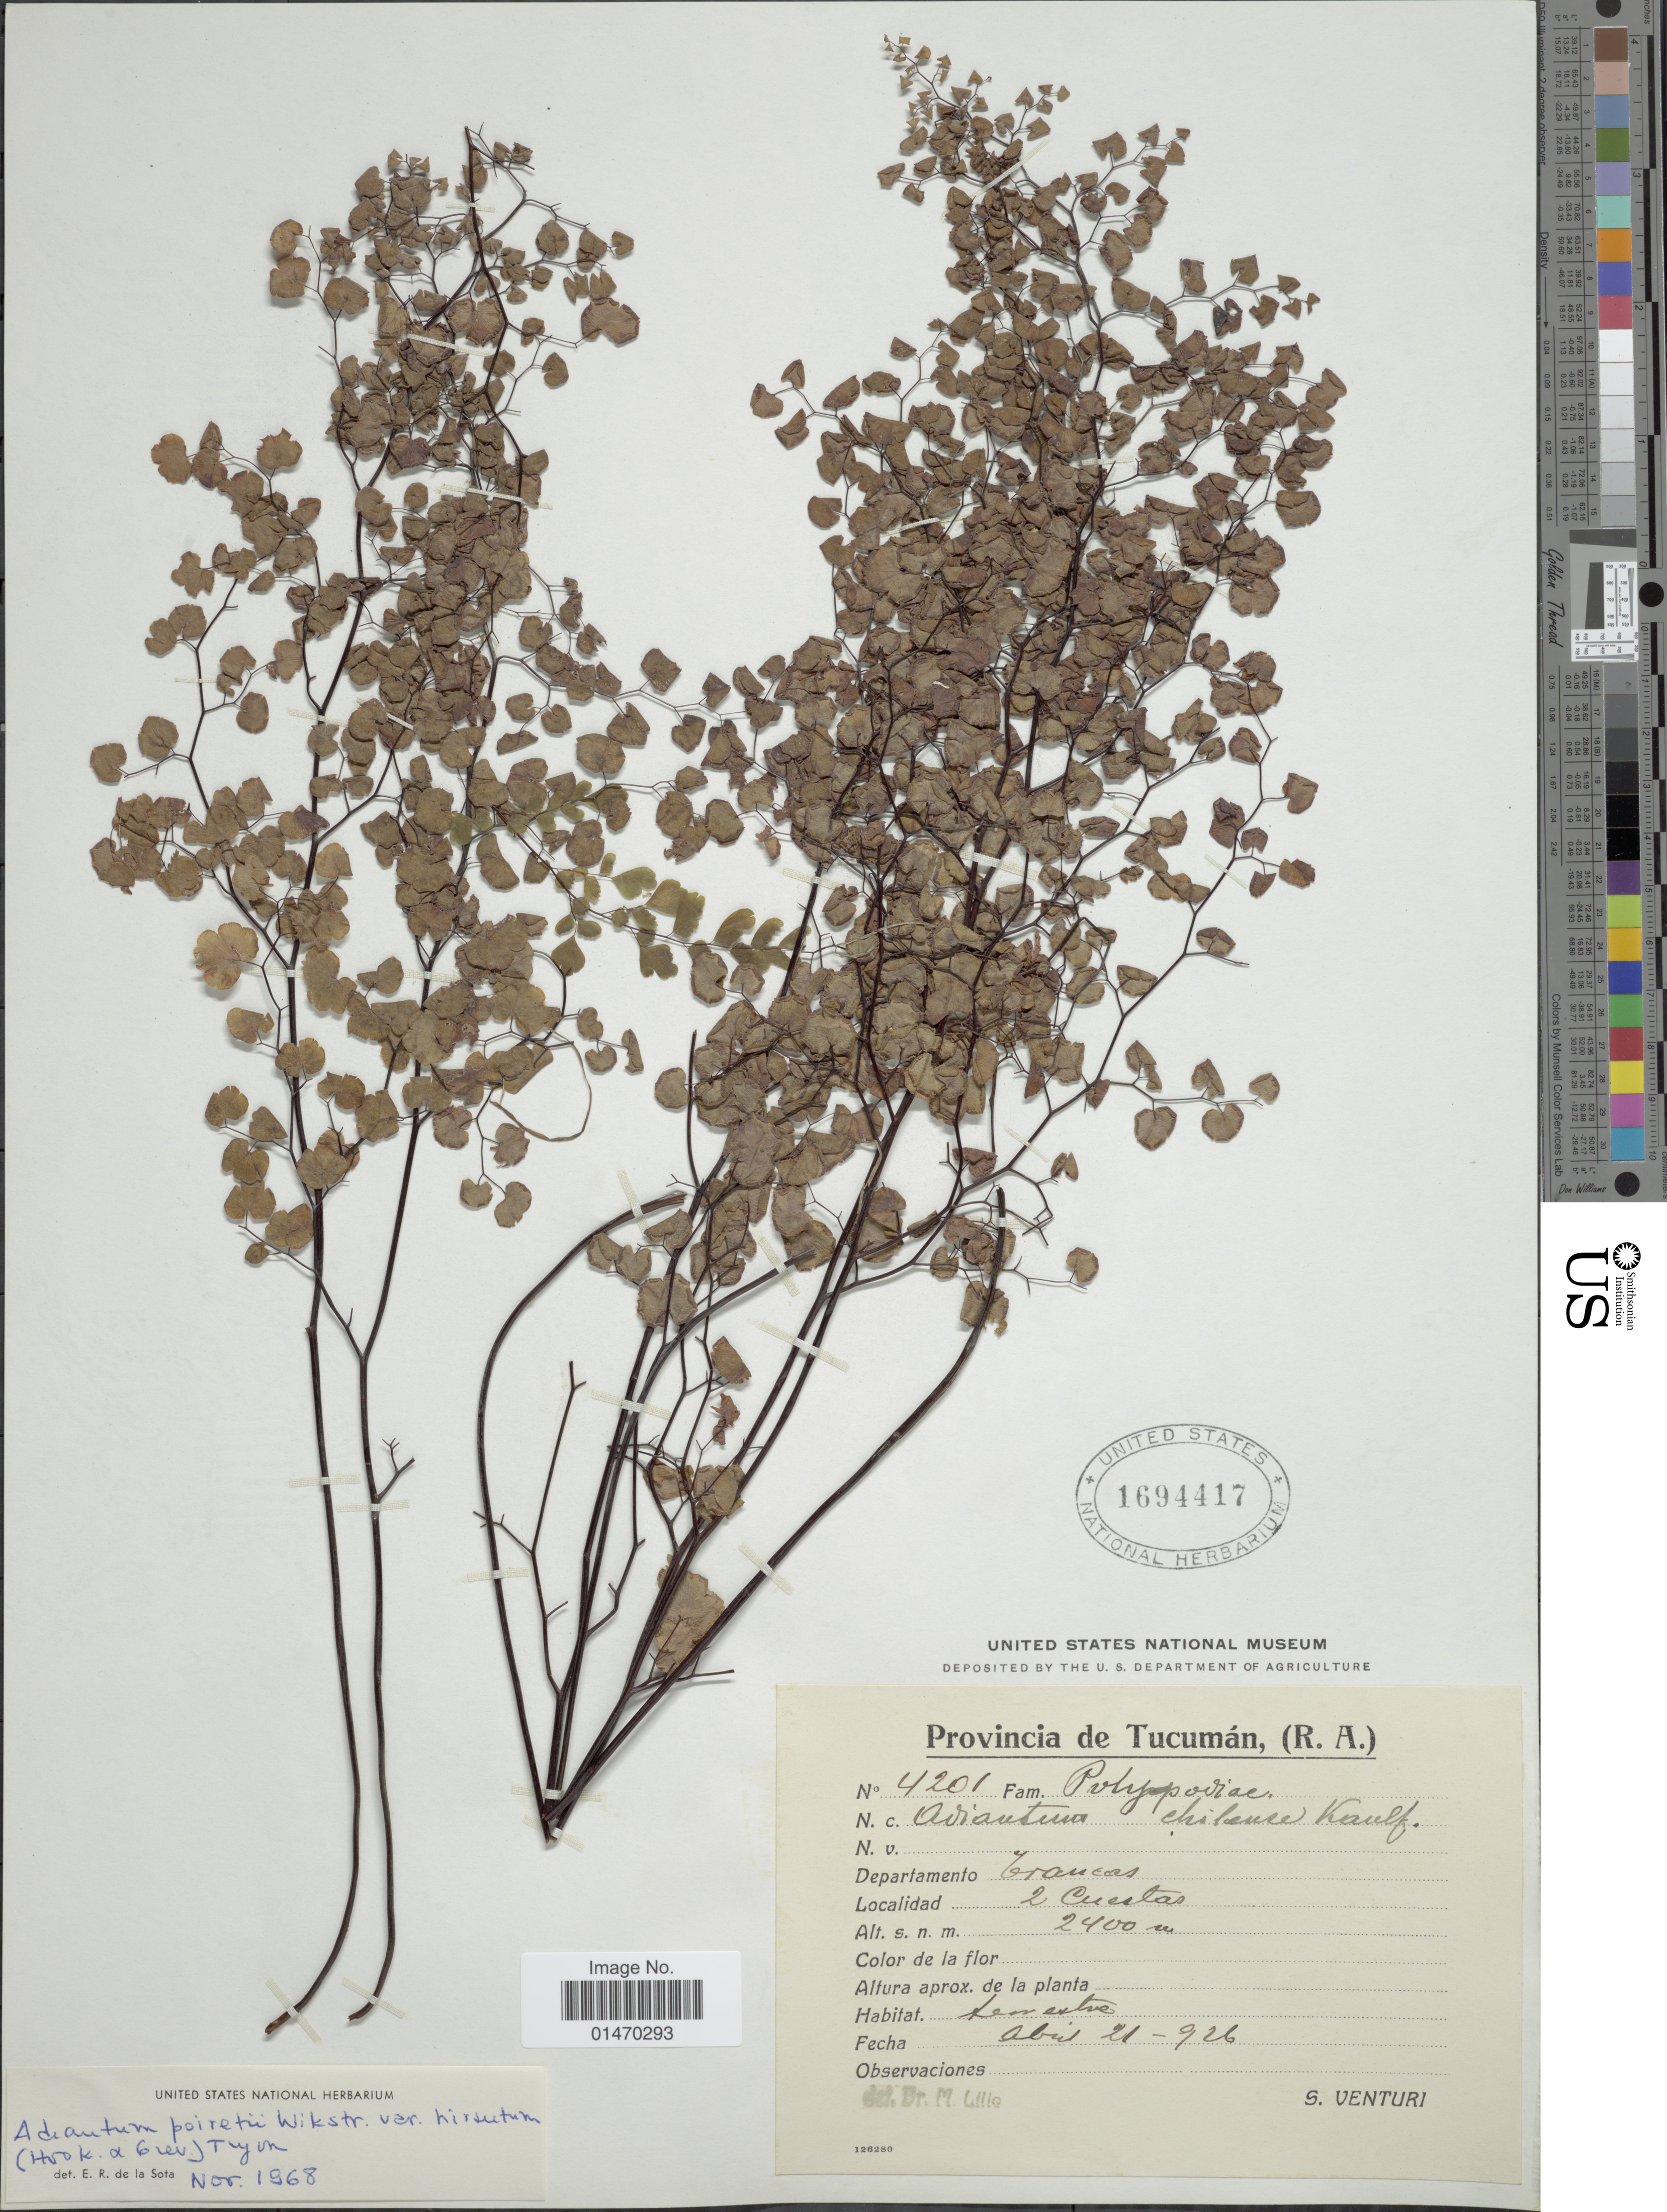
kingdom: Plantae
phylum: Tracheophyta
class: Polypodiopsida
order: Polypodiales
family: Pteridaceae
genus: Adiantum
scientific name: Adiantum glanduliferum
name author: Link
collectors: S. Venturi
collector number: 4201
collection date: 1926-04-21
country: Argentina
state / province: Tucuman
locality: Departamento Trancas. Localidad 2 cuertas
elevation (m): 2400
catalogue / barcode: US 1694417